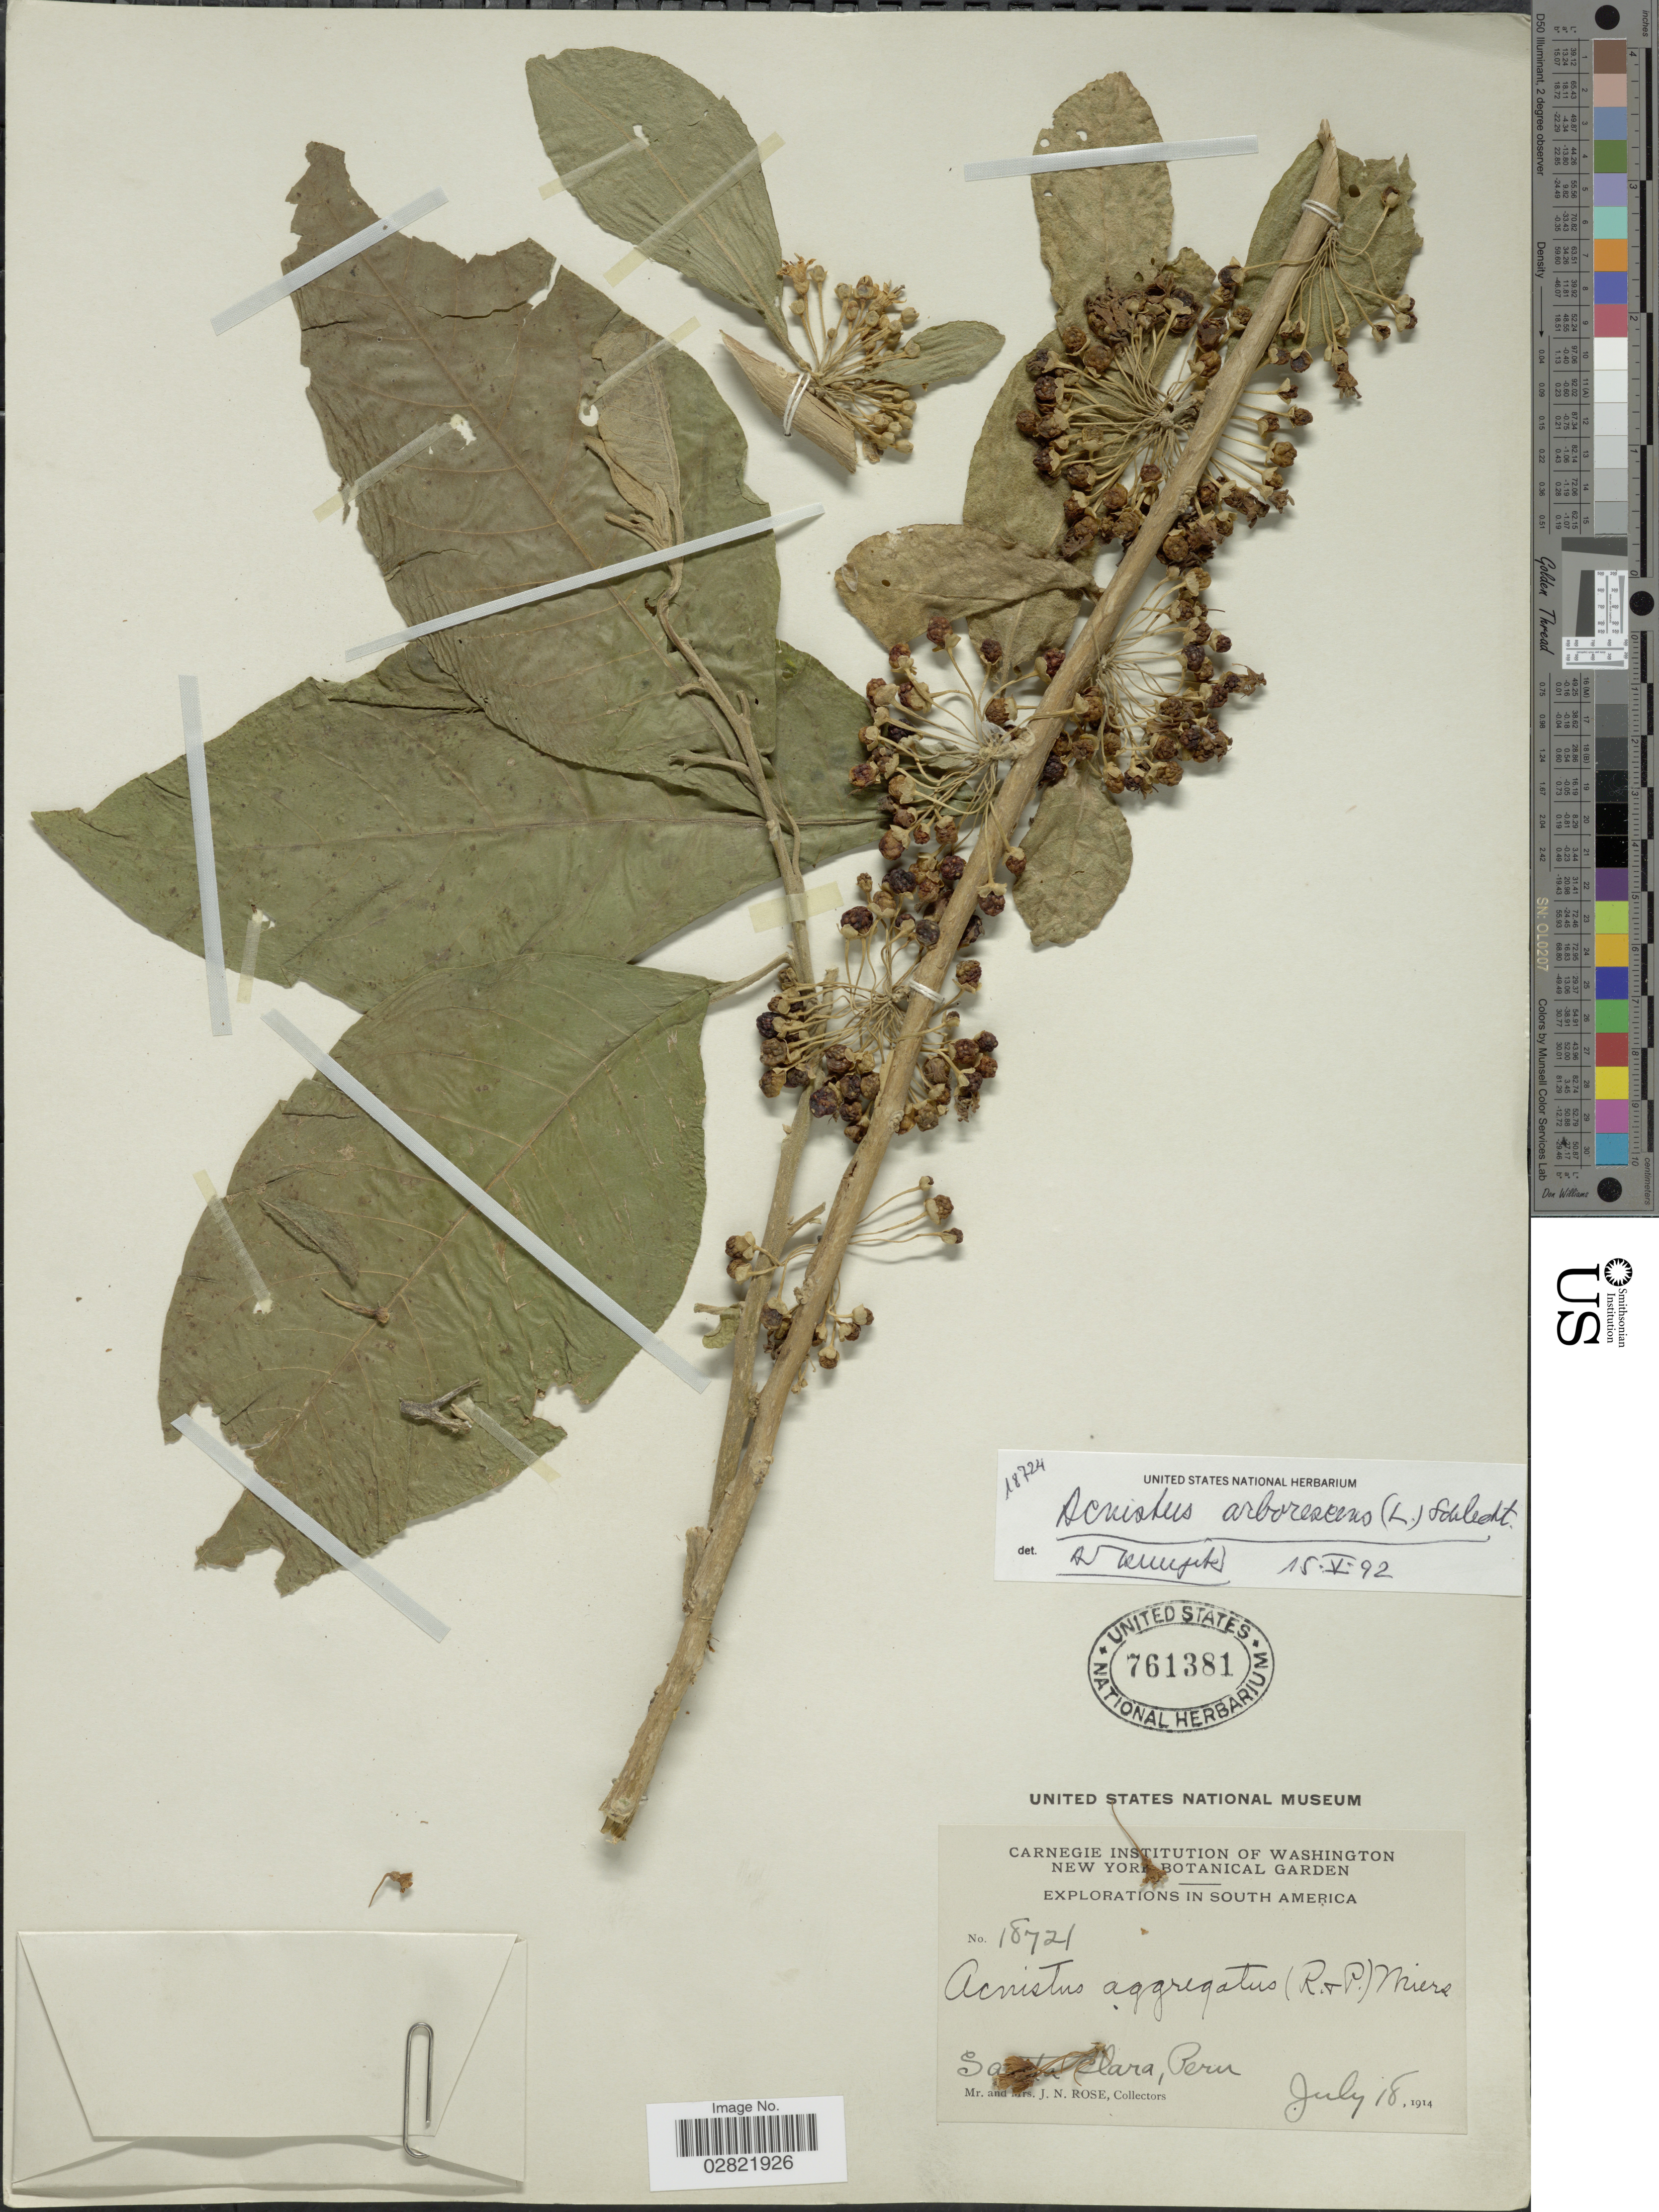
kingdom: Plantae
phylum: Tracheophyta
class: Magnoliopsida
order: Solanales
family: Solanaceae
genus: Acnistus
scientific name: Acnistus arborescens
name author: (L.) Schltdl.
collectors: J. N. Rose & L. B. Rose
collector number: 18721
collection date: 1914-07-18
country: Peru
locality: Santa Clara.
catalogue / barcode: US 761381